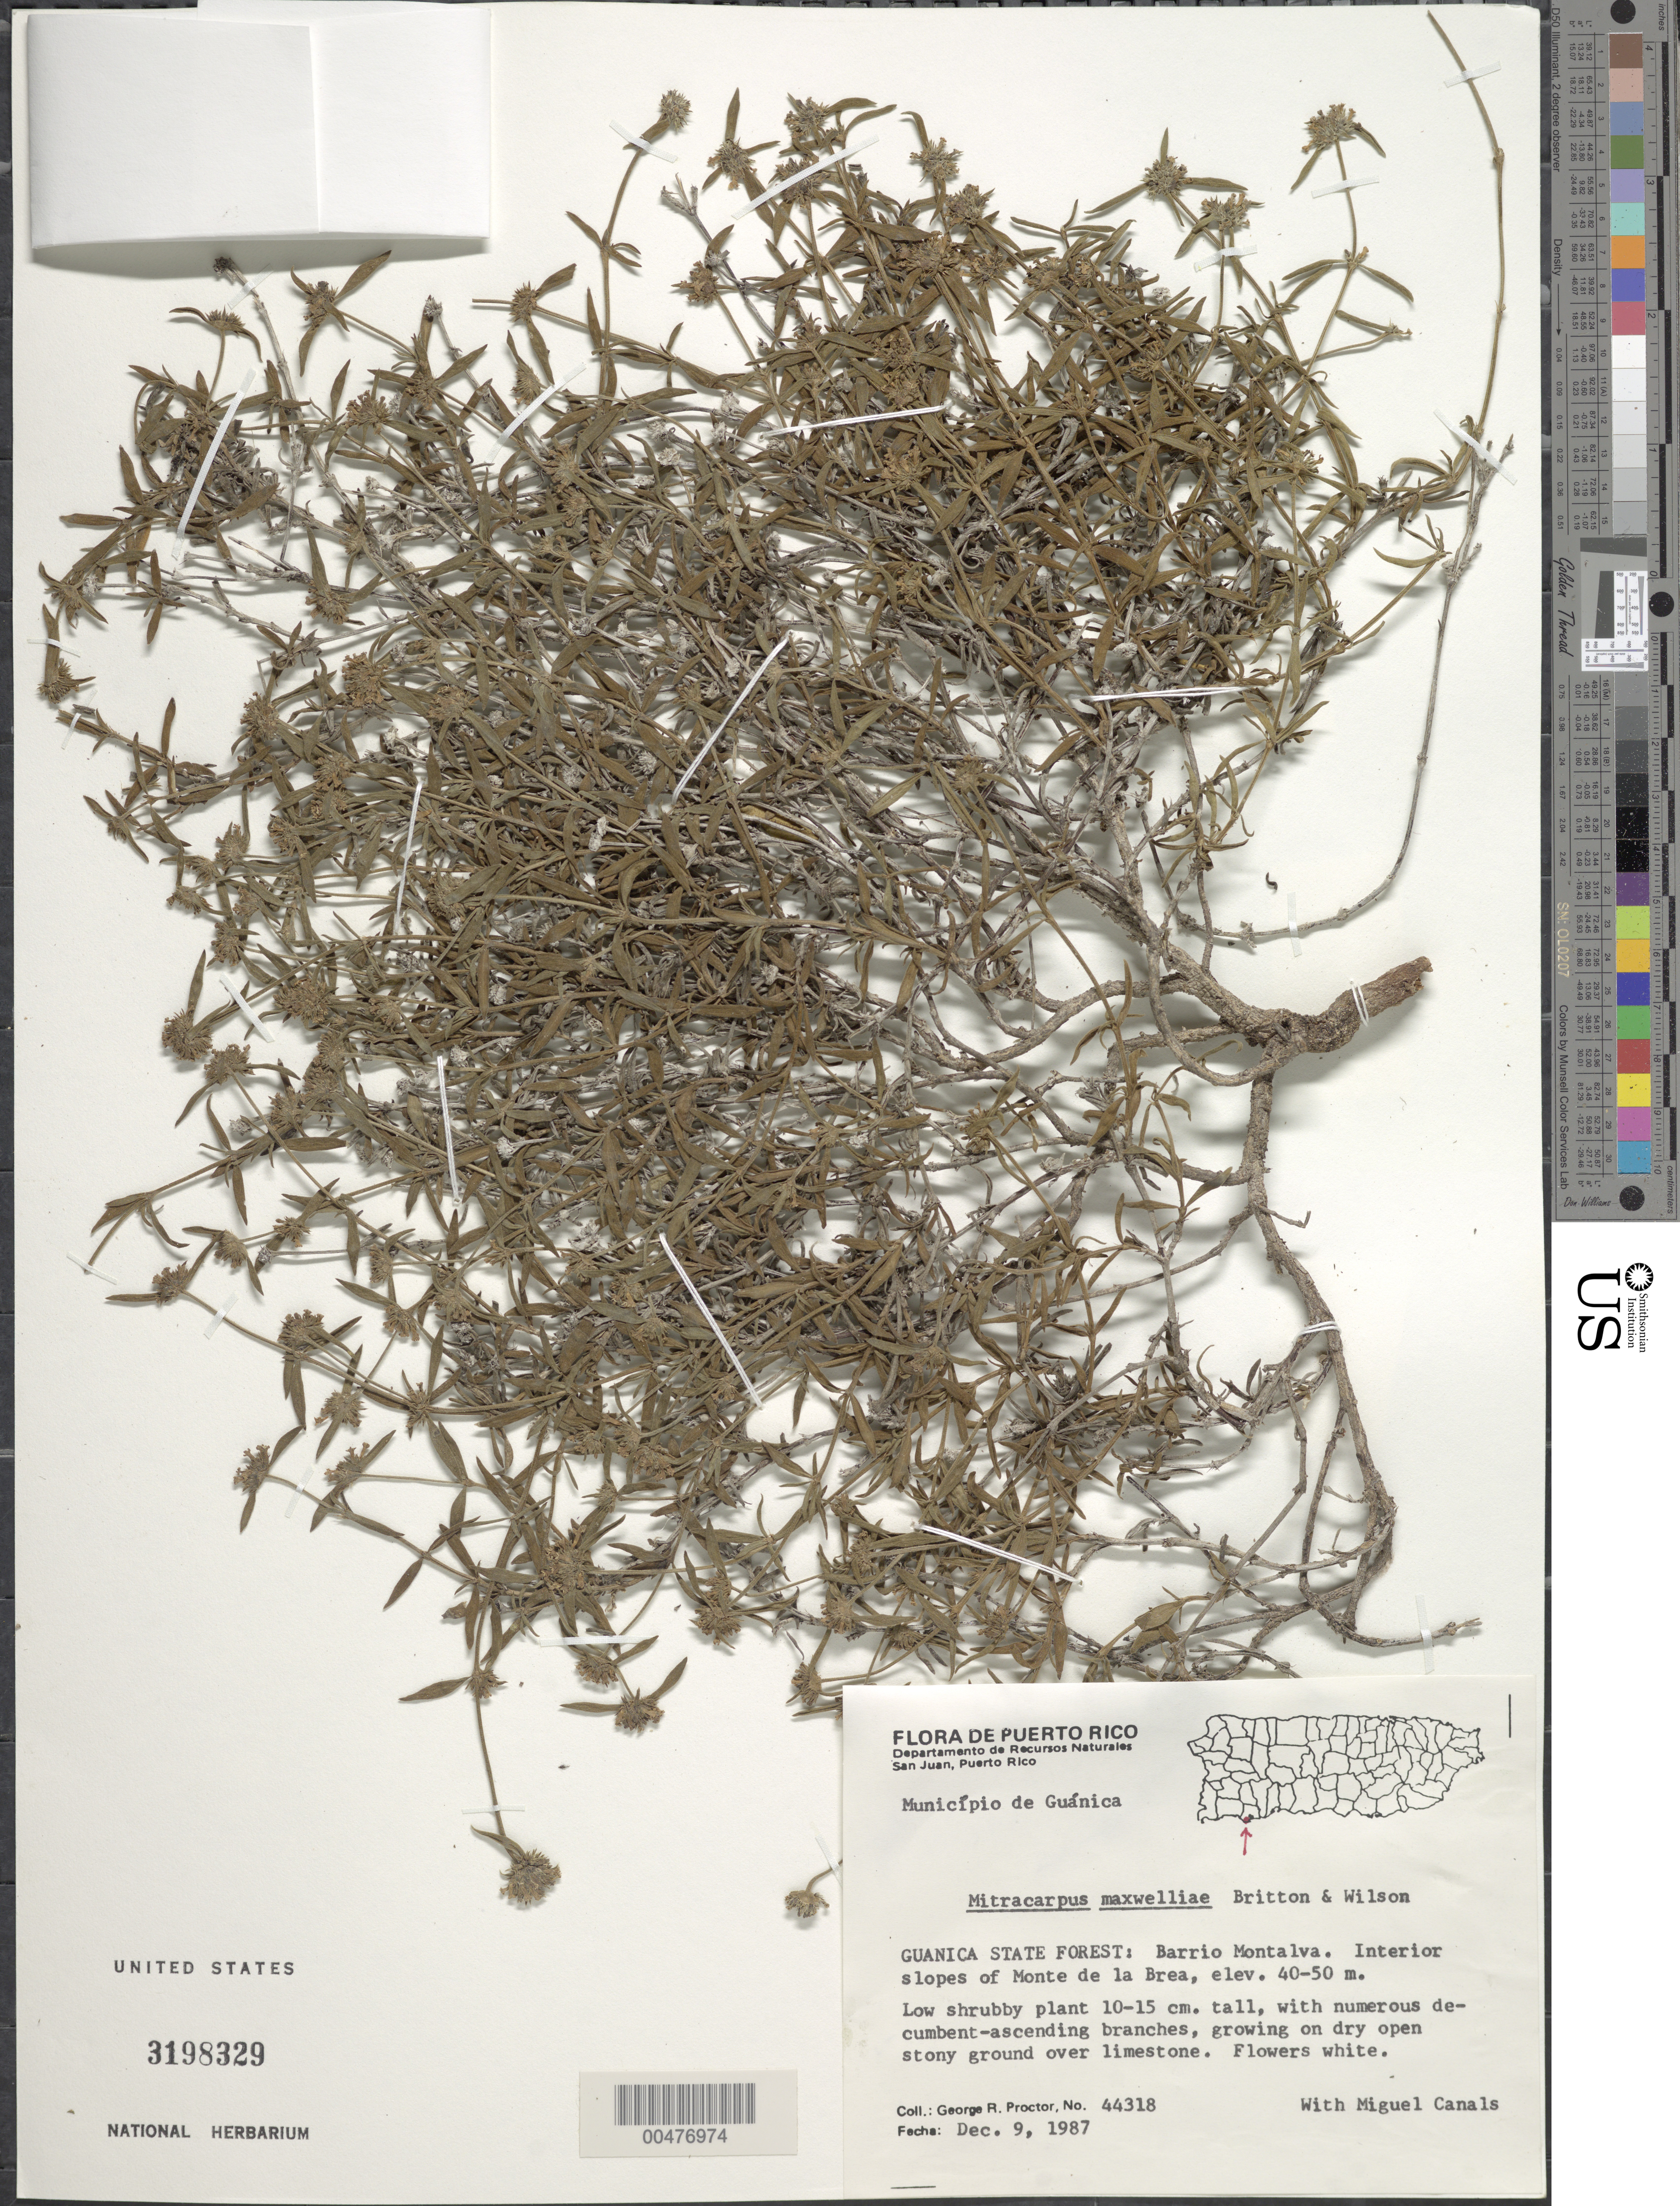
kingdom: Plantae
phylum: Tracheophyta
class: Magnoliopsida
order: Gentianales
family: Rubiaceae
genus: Mitracarpus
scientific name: Mitracarpus maxwelliae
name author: Britton & P. Wilson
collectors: G. R. Proctor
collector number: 44318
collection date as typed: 09 Dec 1987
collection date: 1987-12-09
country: Puerto Rico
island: Greater Antilles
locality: Guanica State Forest: Barrio Montalva, interior slopes of Monte de la Brea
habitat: Growing on stony ground over limestone.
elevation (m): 40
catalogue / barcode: US 3198329